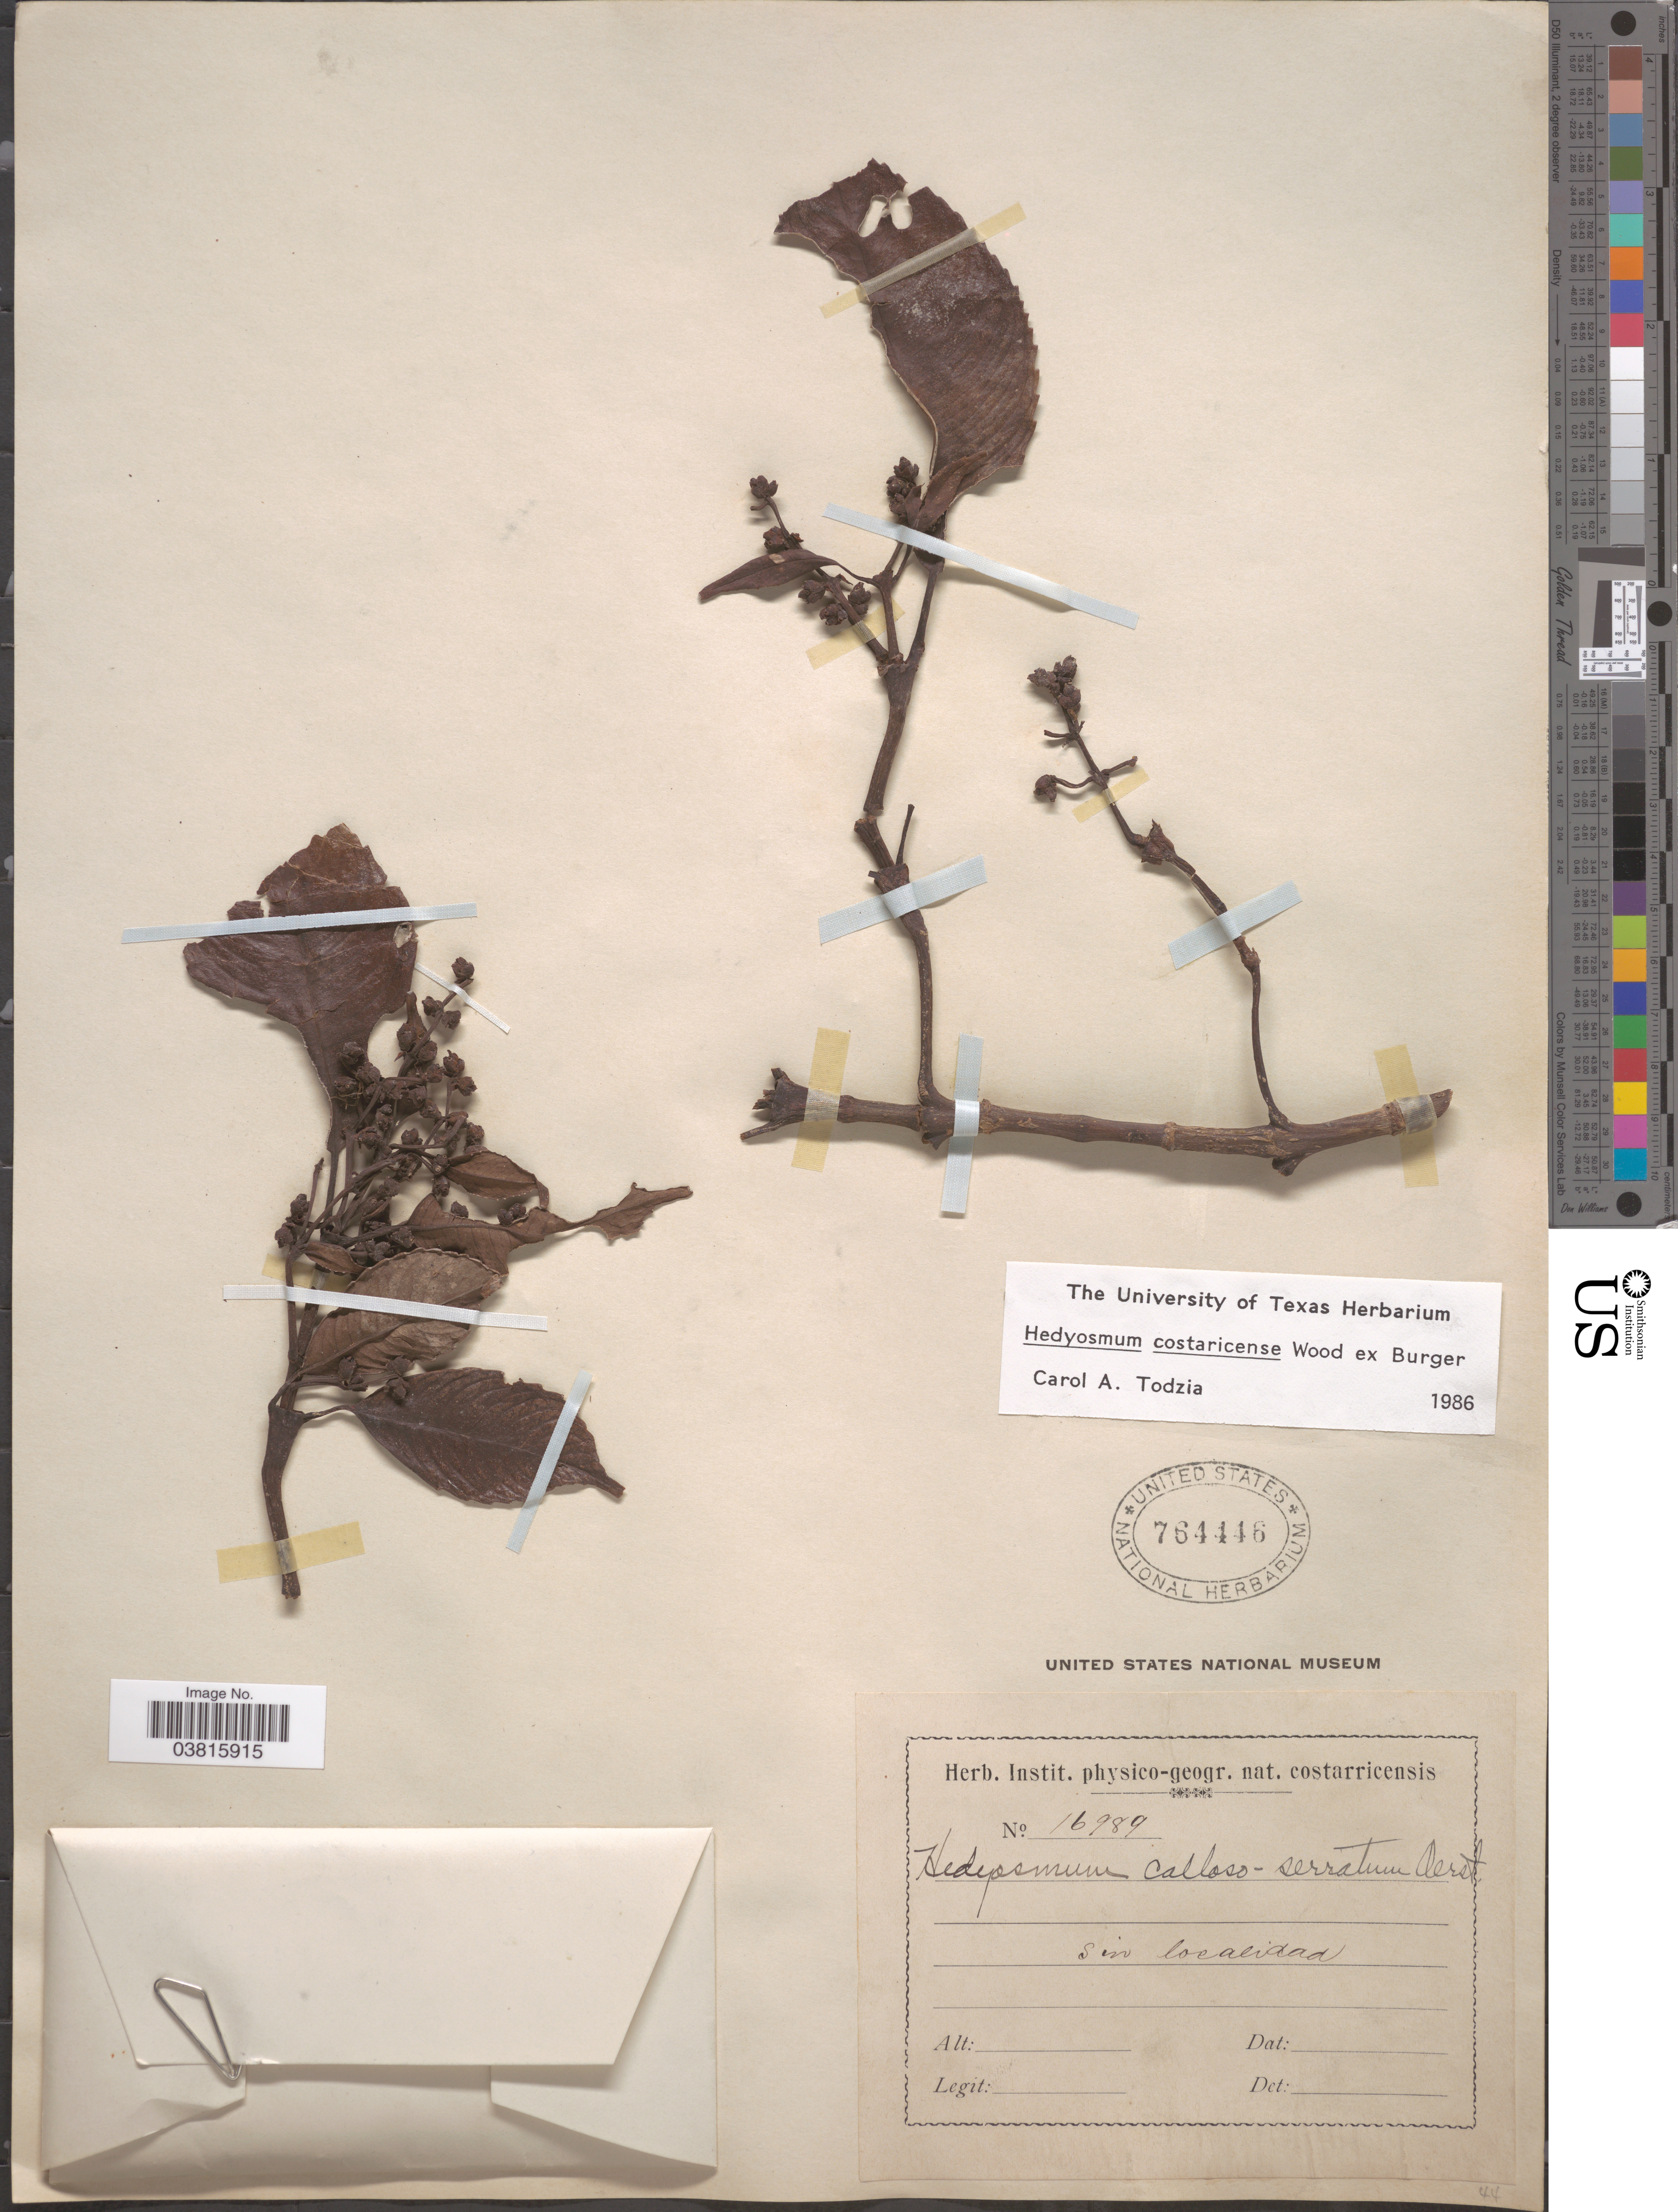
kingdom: Plantae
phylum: Tracheophyta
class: Magnoliopsida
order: Chloranthales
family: Chloranthaceae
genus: Hedyosmum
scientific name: Hedyosmum costaricense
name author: C.E. Wood ex W.C. Burger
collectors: ex Herb. Inst. Physico-Geogr. Nat. Costarricensis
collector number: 16989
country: Costa Rica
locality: S in localidad.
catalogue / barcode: US 764446